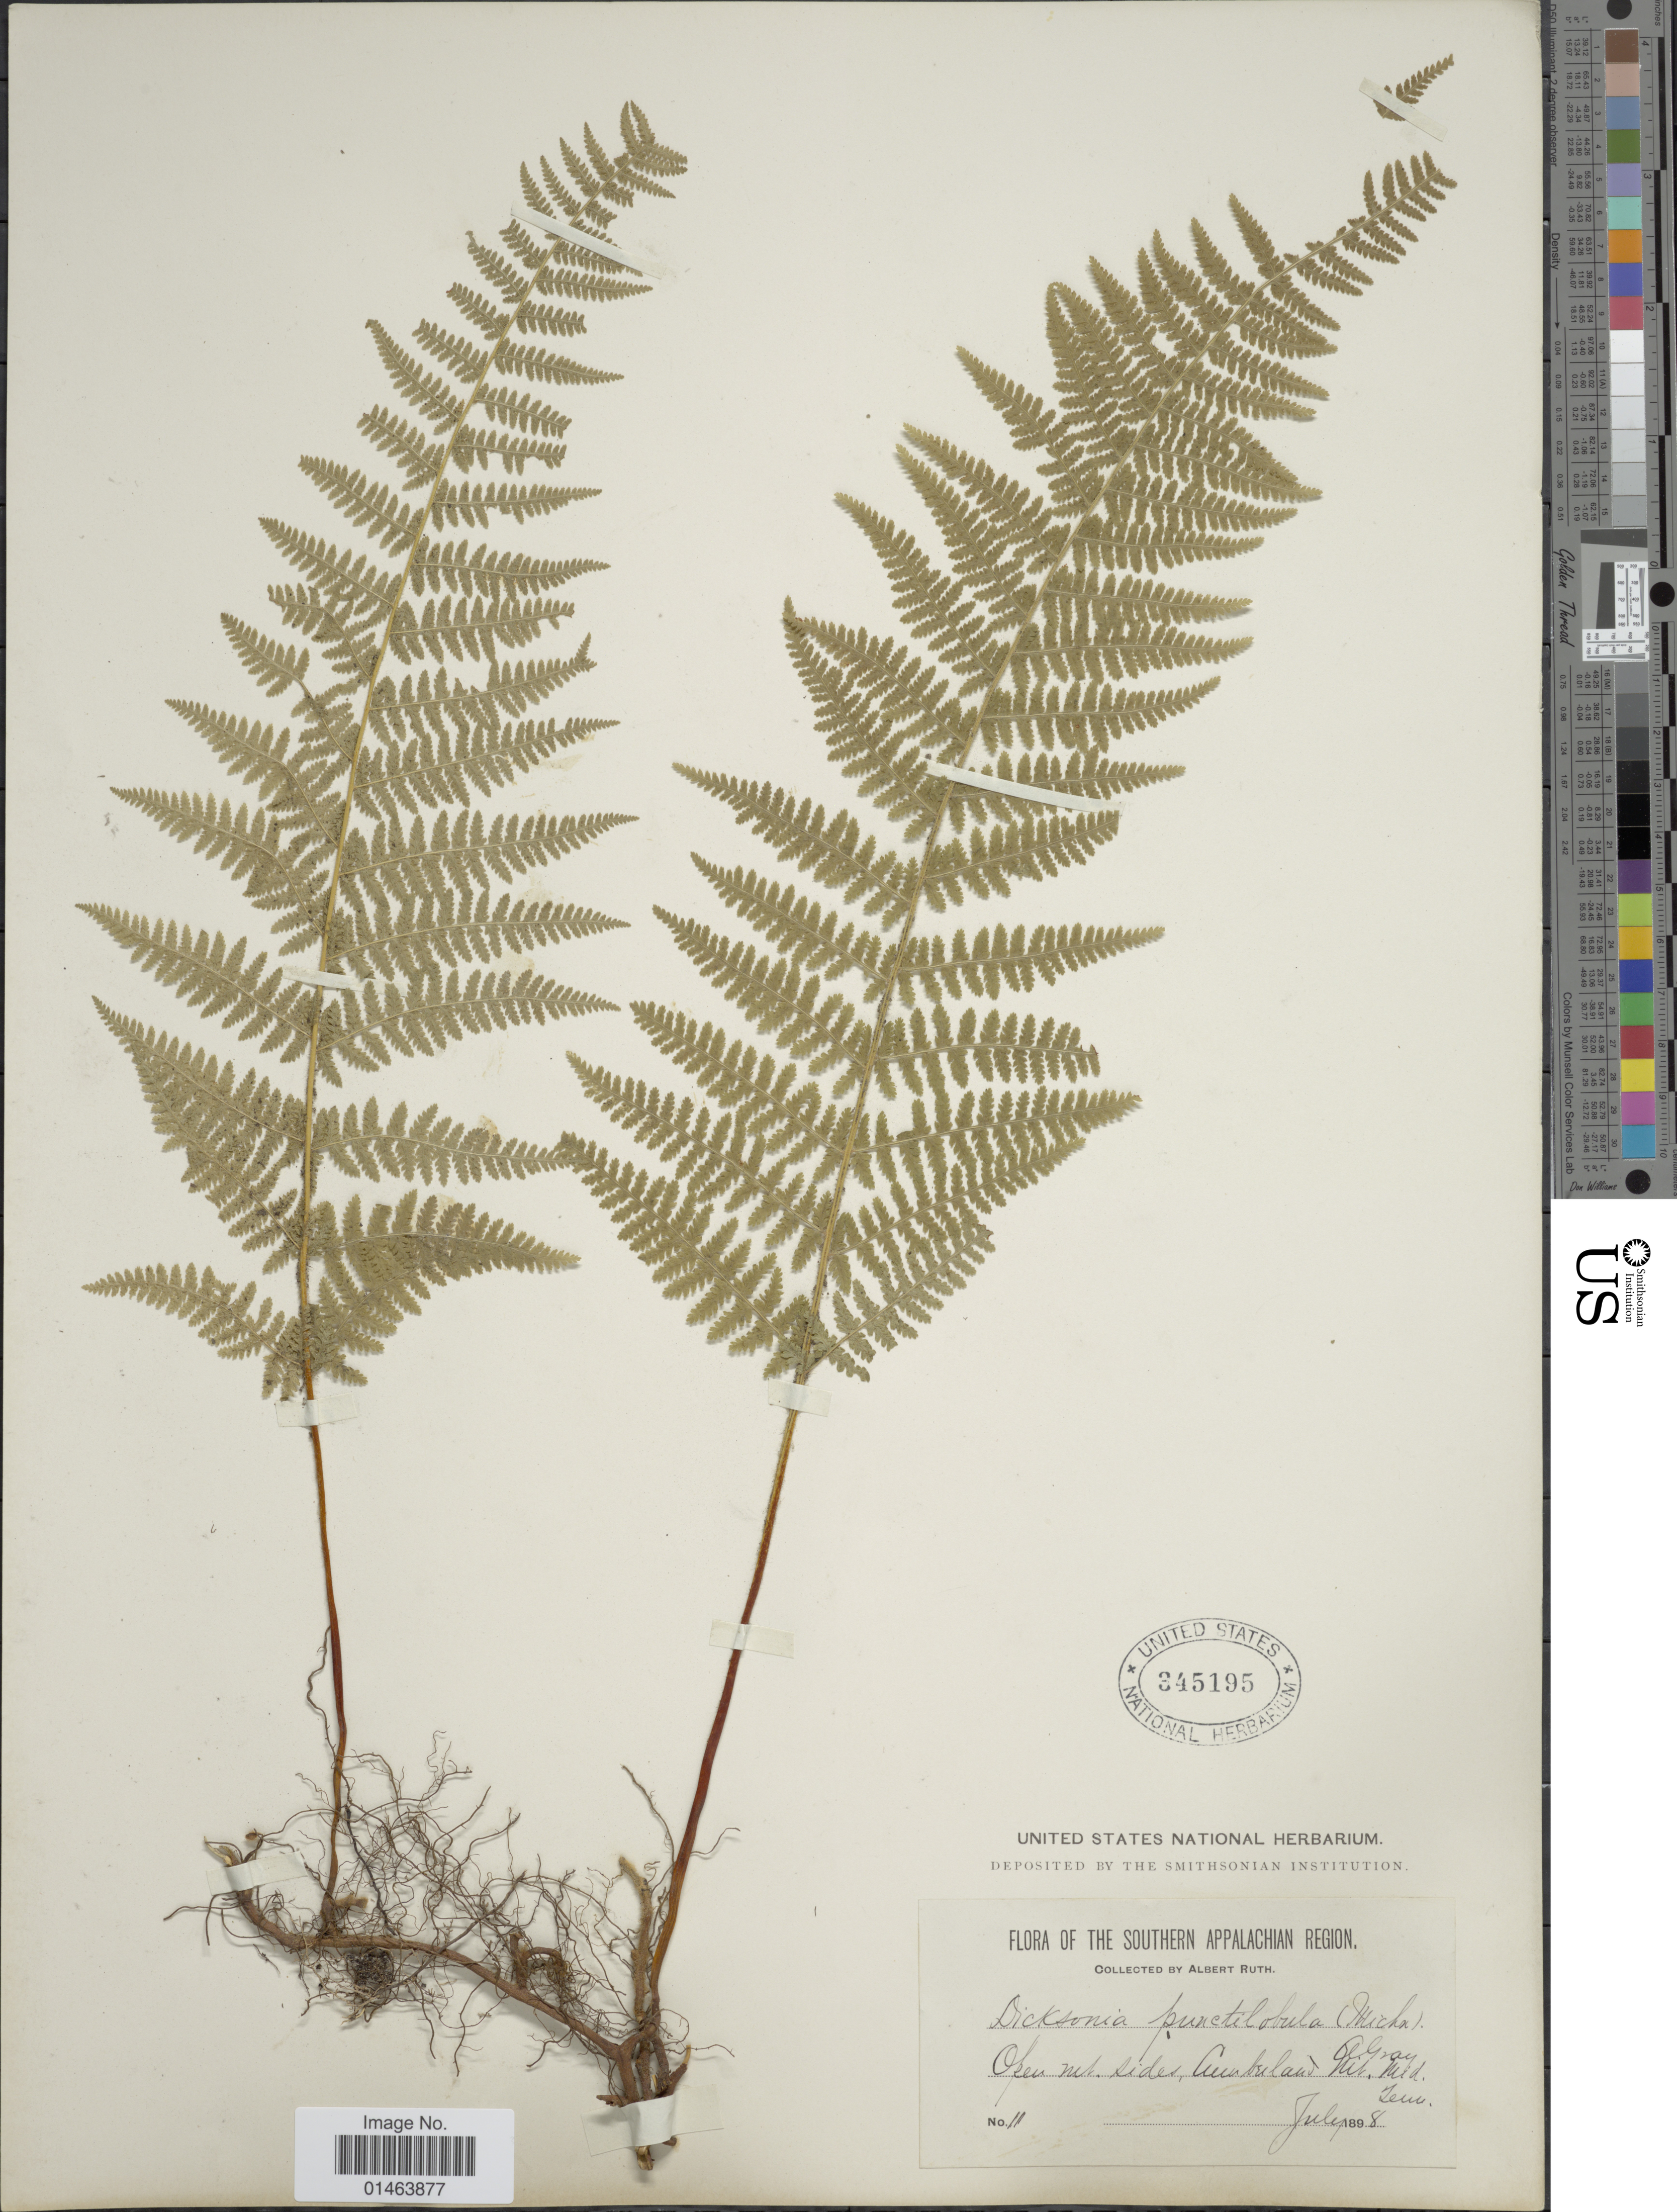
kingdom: Plantae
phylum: Tracheophyta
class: Polypodiopsida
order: Polypodiales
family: Dennstaedtiaceae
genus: Dennstaedtia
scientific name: Dennstaedtia punctilobula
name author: (Michx.) T. Moore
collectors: A. Ruth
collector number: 11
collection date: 1898-07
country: United States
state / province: Tennessee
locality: Open mt. sides, Cumberland Mt., Mid Tenn.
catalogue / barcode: US 345195